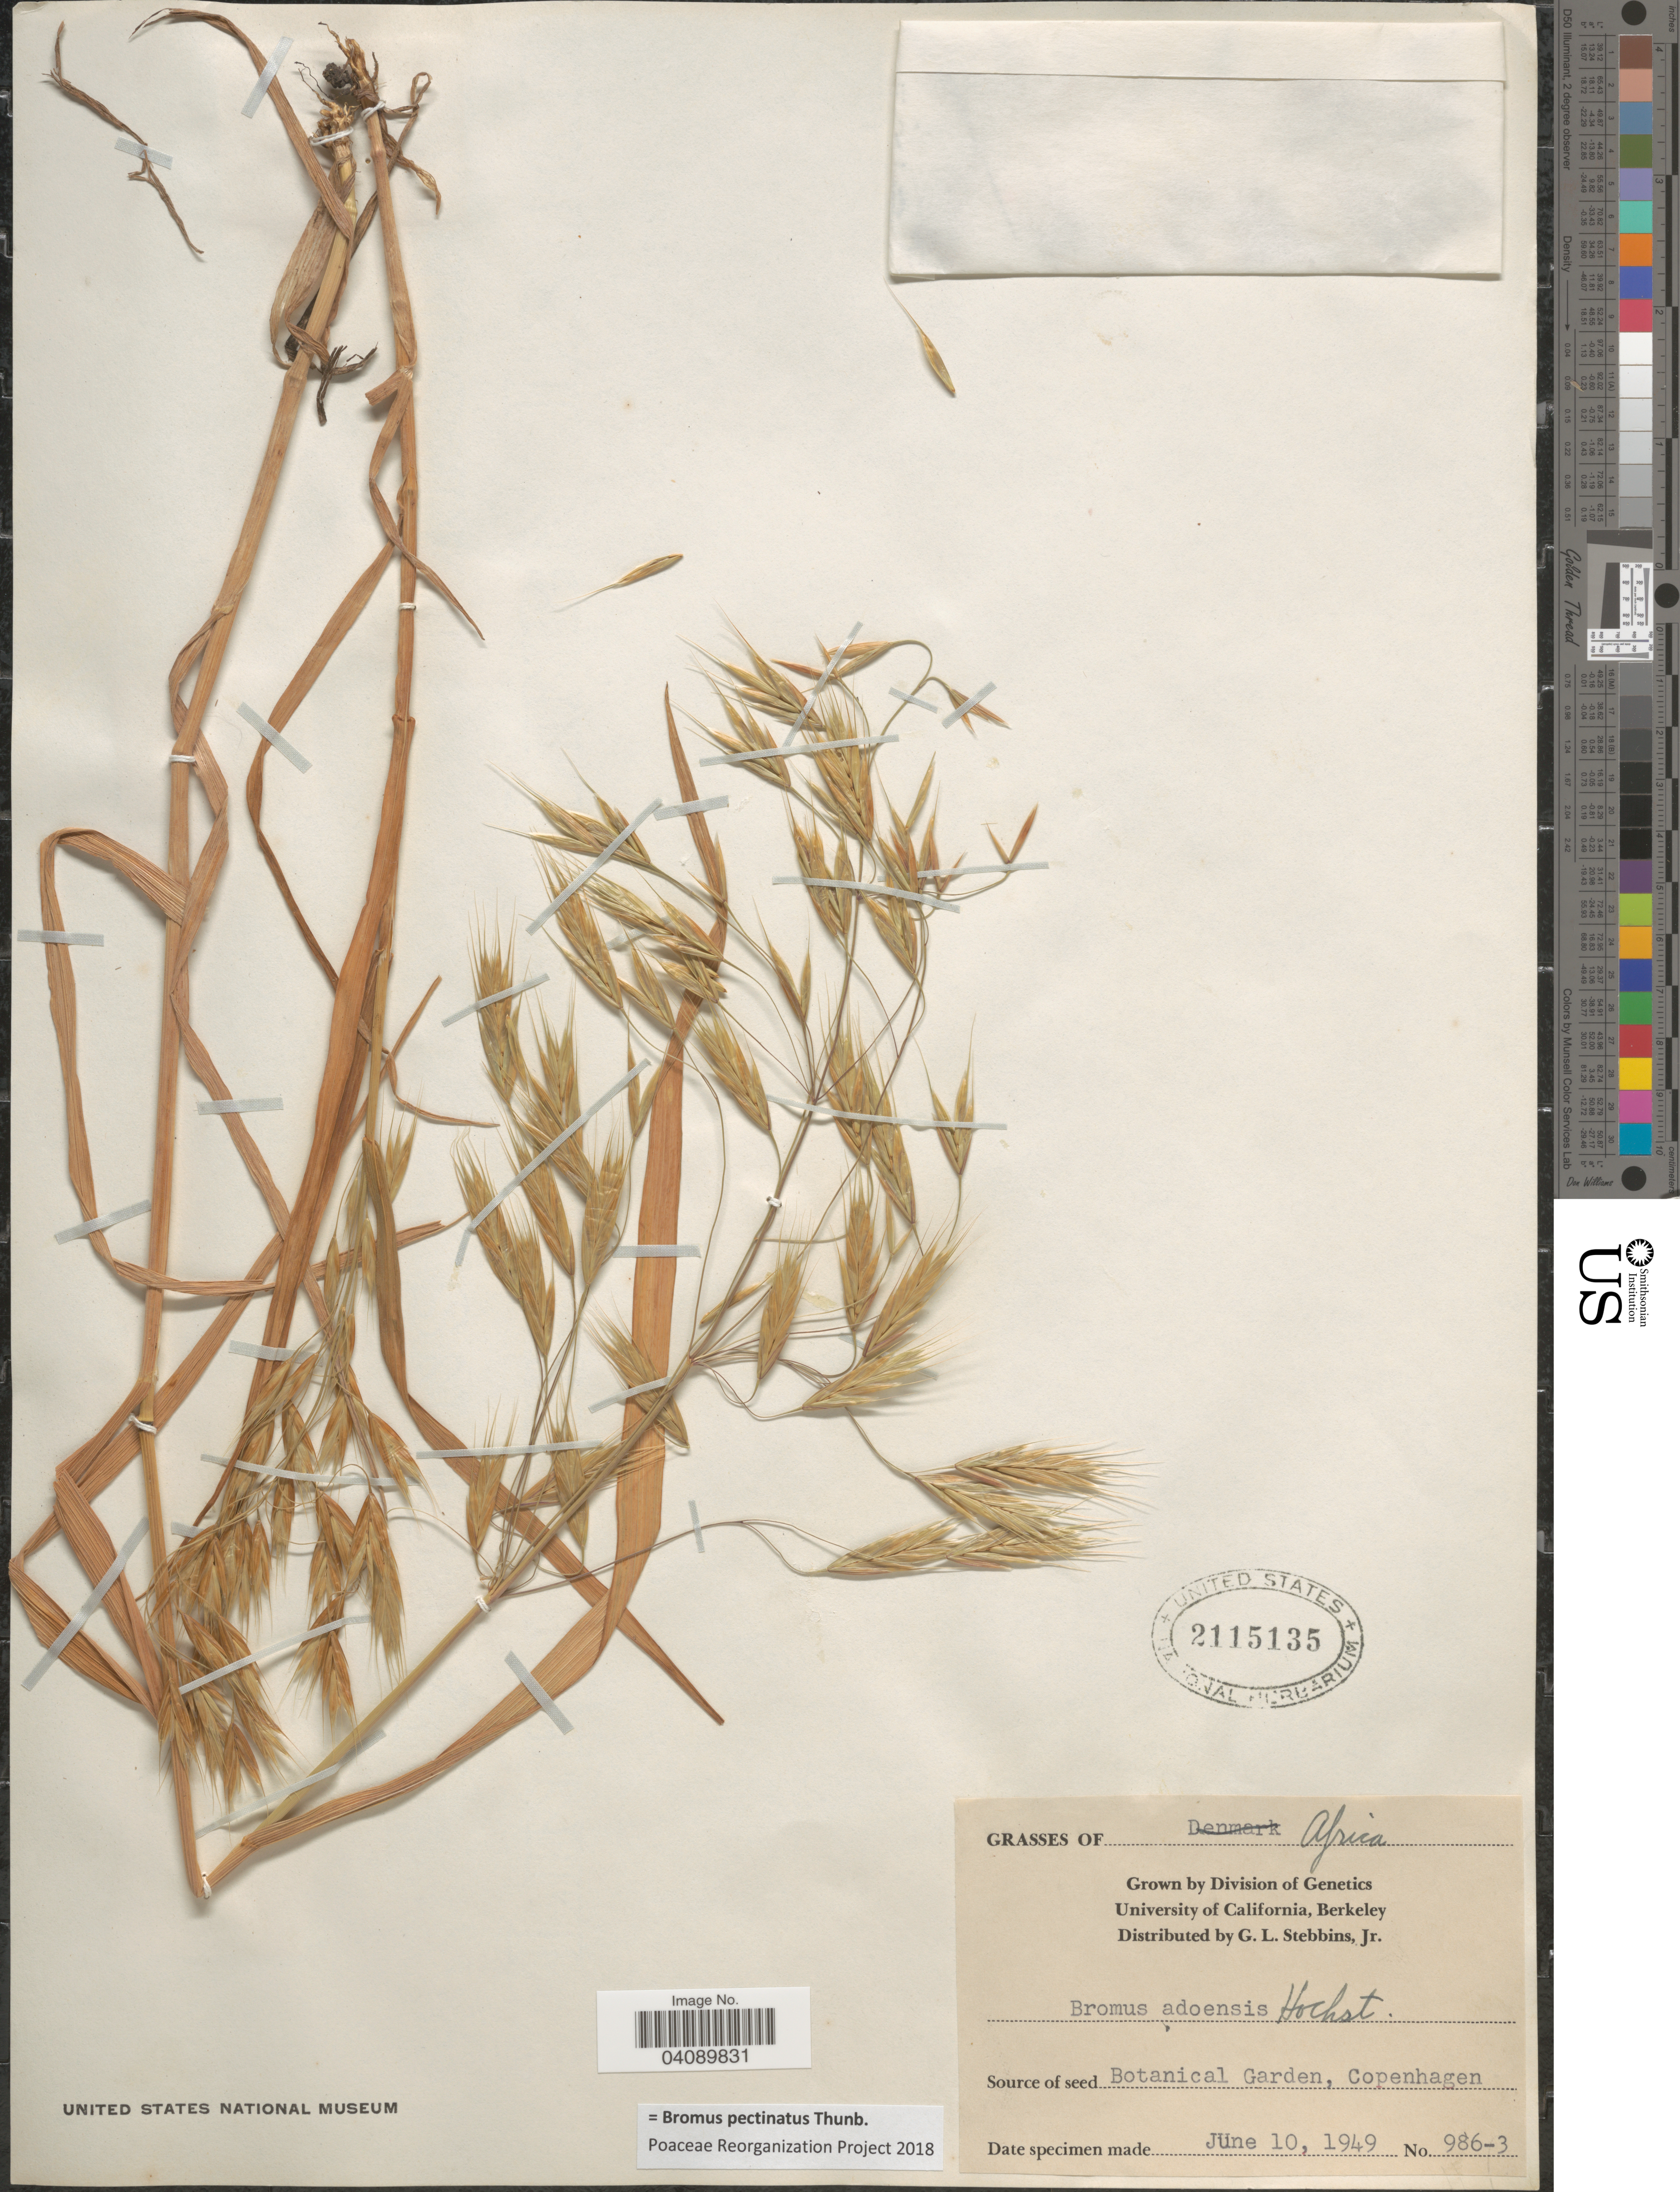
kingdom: Plantae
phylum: Tracheophyta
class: Liliopsida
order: Poales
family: Poaceae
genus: Bromus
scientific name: Bromus pectinatus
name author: Thunb.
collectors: G. L. Stebbins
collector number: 986-3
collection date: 1949-06-10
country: United States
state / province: California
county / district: Alameda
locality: University of California, Berkeley.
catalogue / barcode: US 2115135